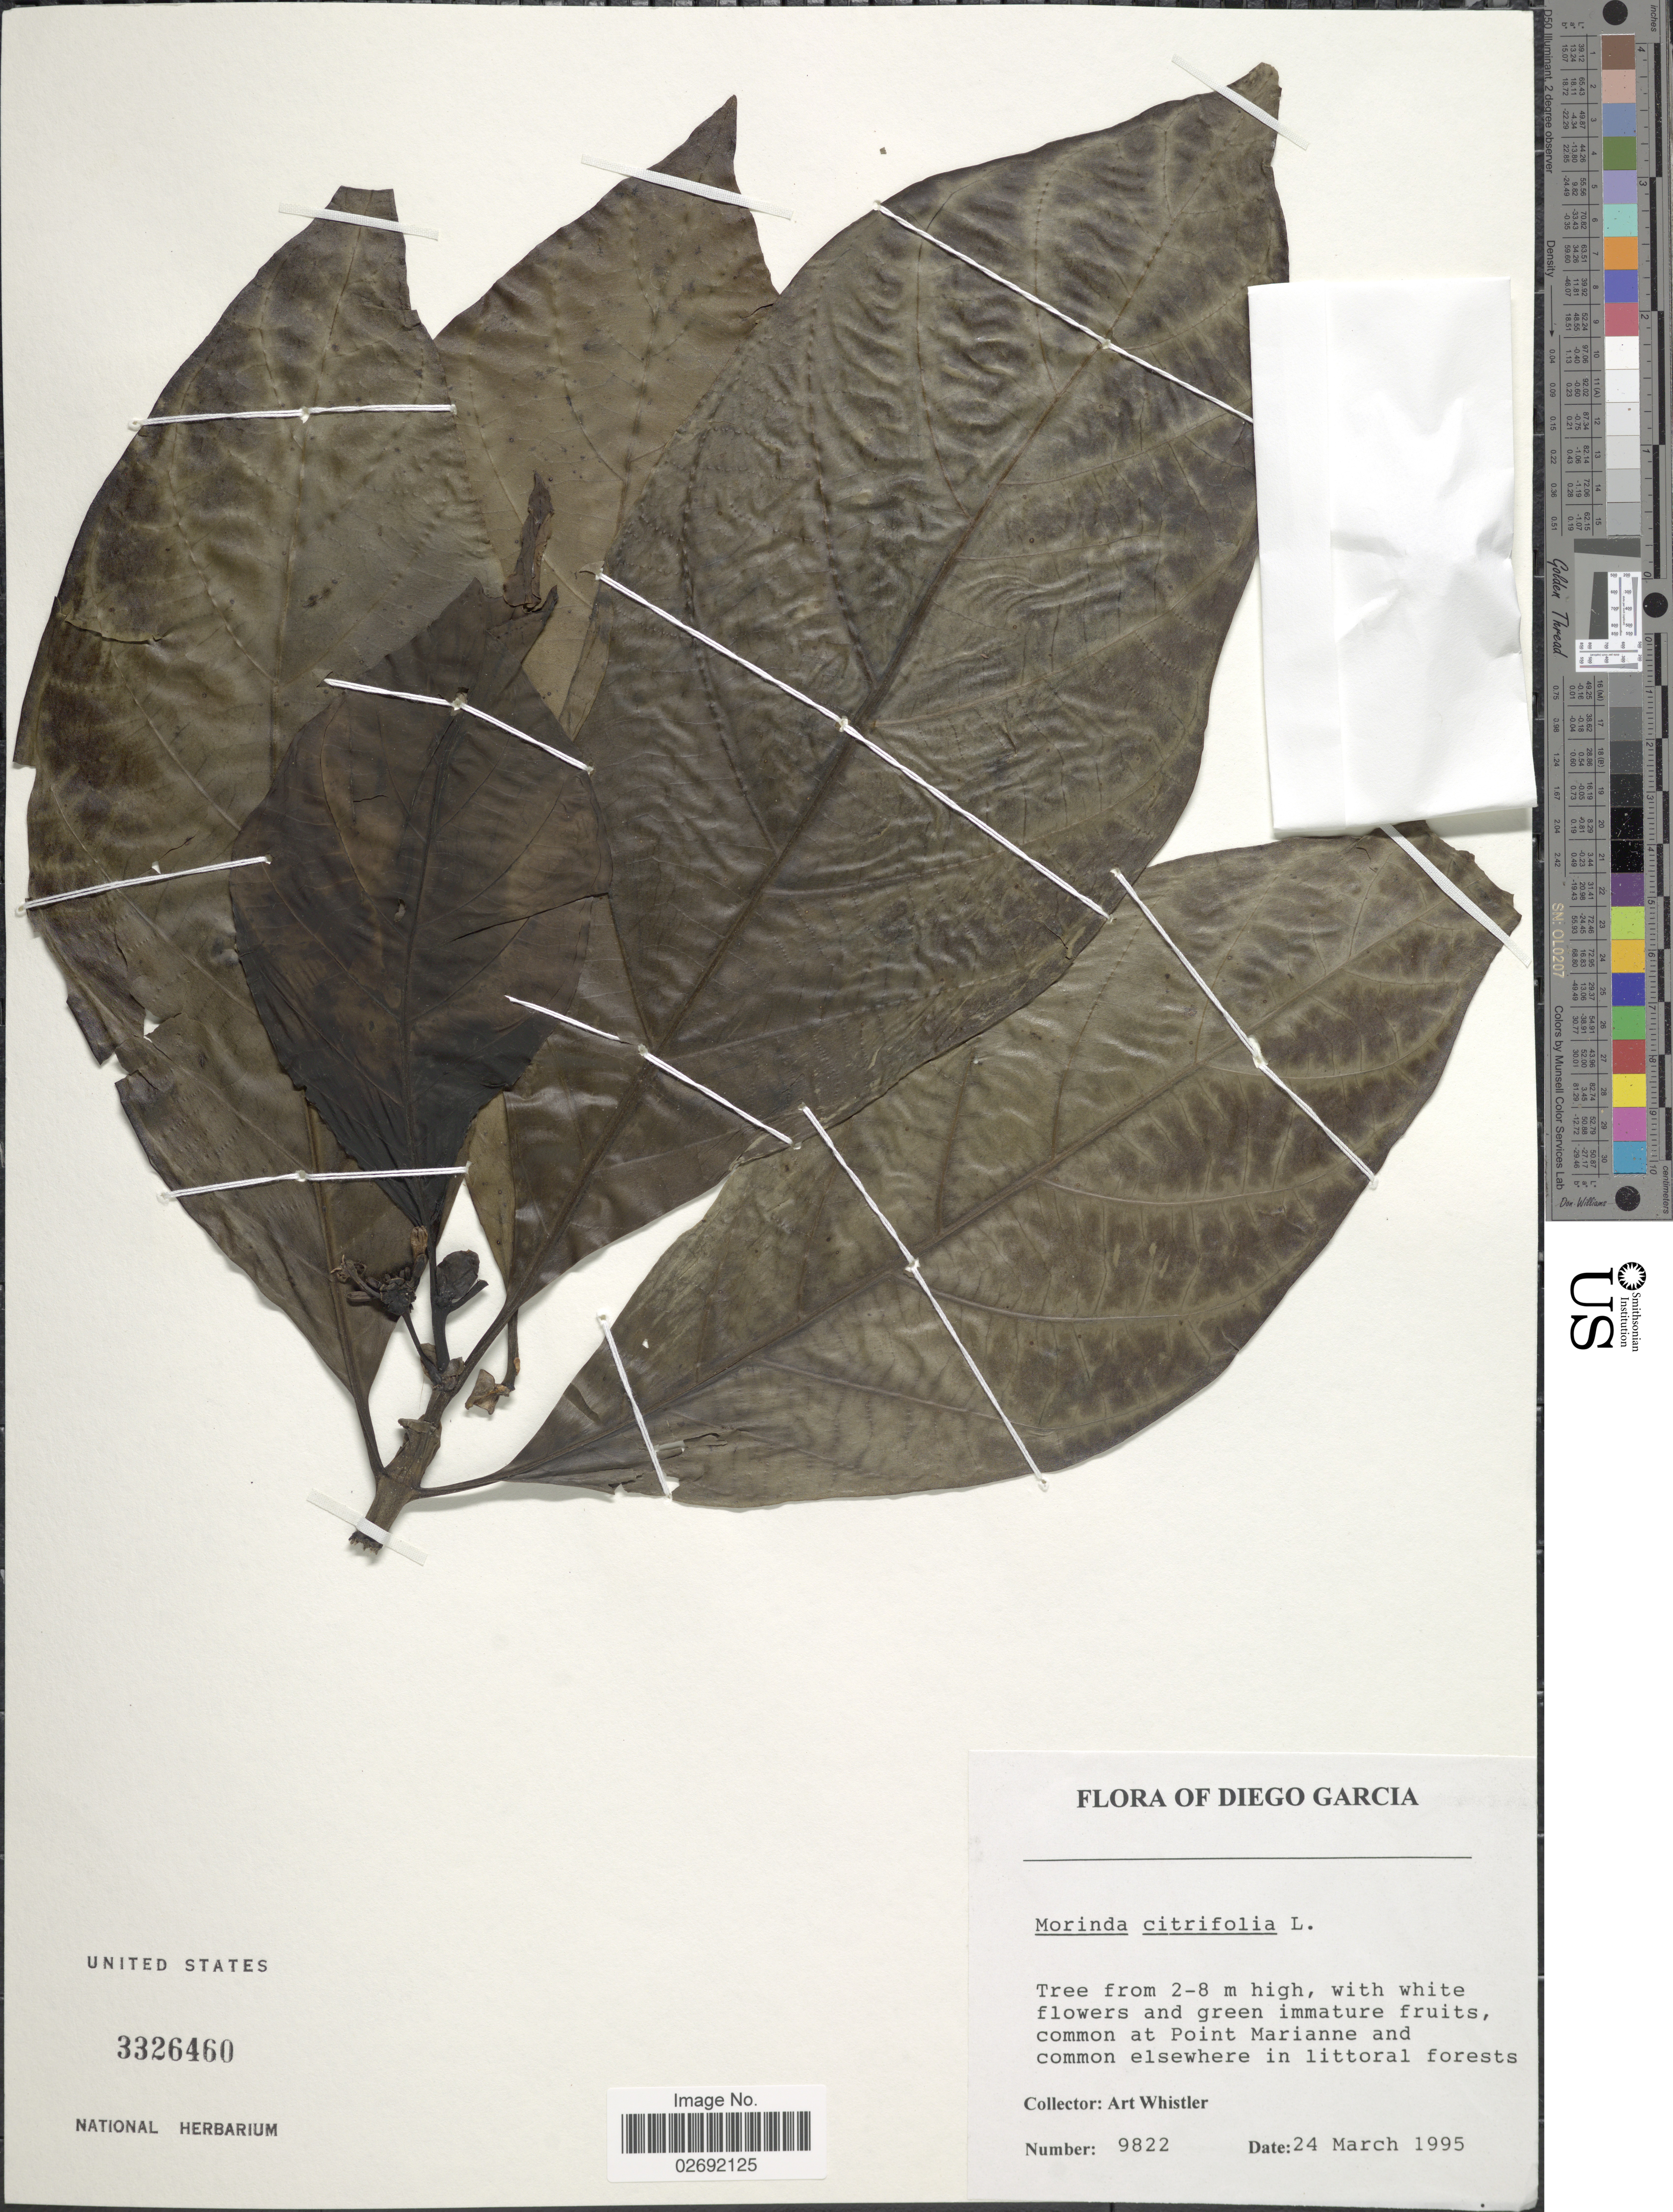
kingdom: Plantae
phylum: Tracheophyta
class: Magnoliopsida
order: Gentianales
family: Rubiaceae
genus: Morinda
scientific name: Morinda citrifolia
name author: L.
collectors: A. Whistler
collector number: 9822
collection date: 1995-03-24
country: British Indian Ocean Territory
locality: Diego Garcia, common at Point Marianne and common elsewhere in littoral forests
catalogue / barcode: US 3326460